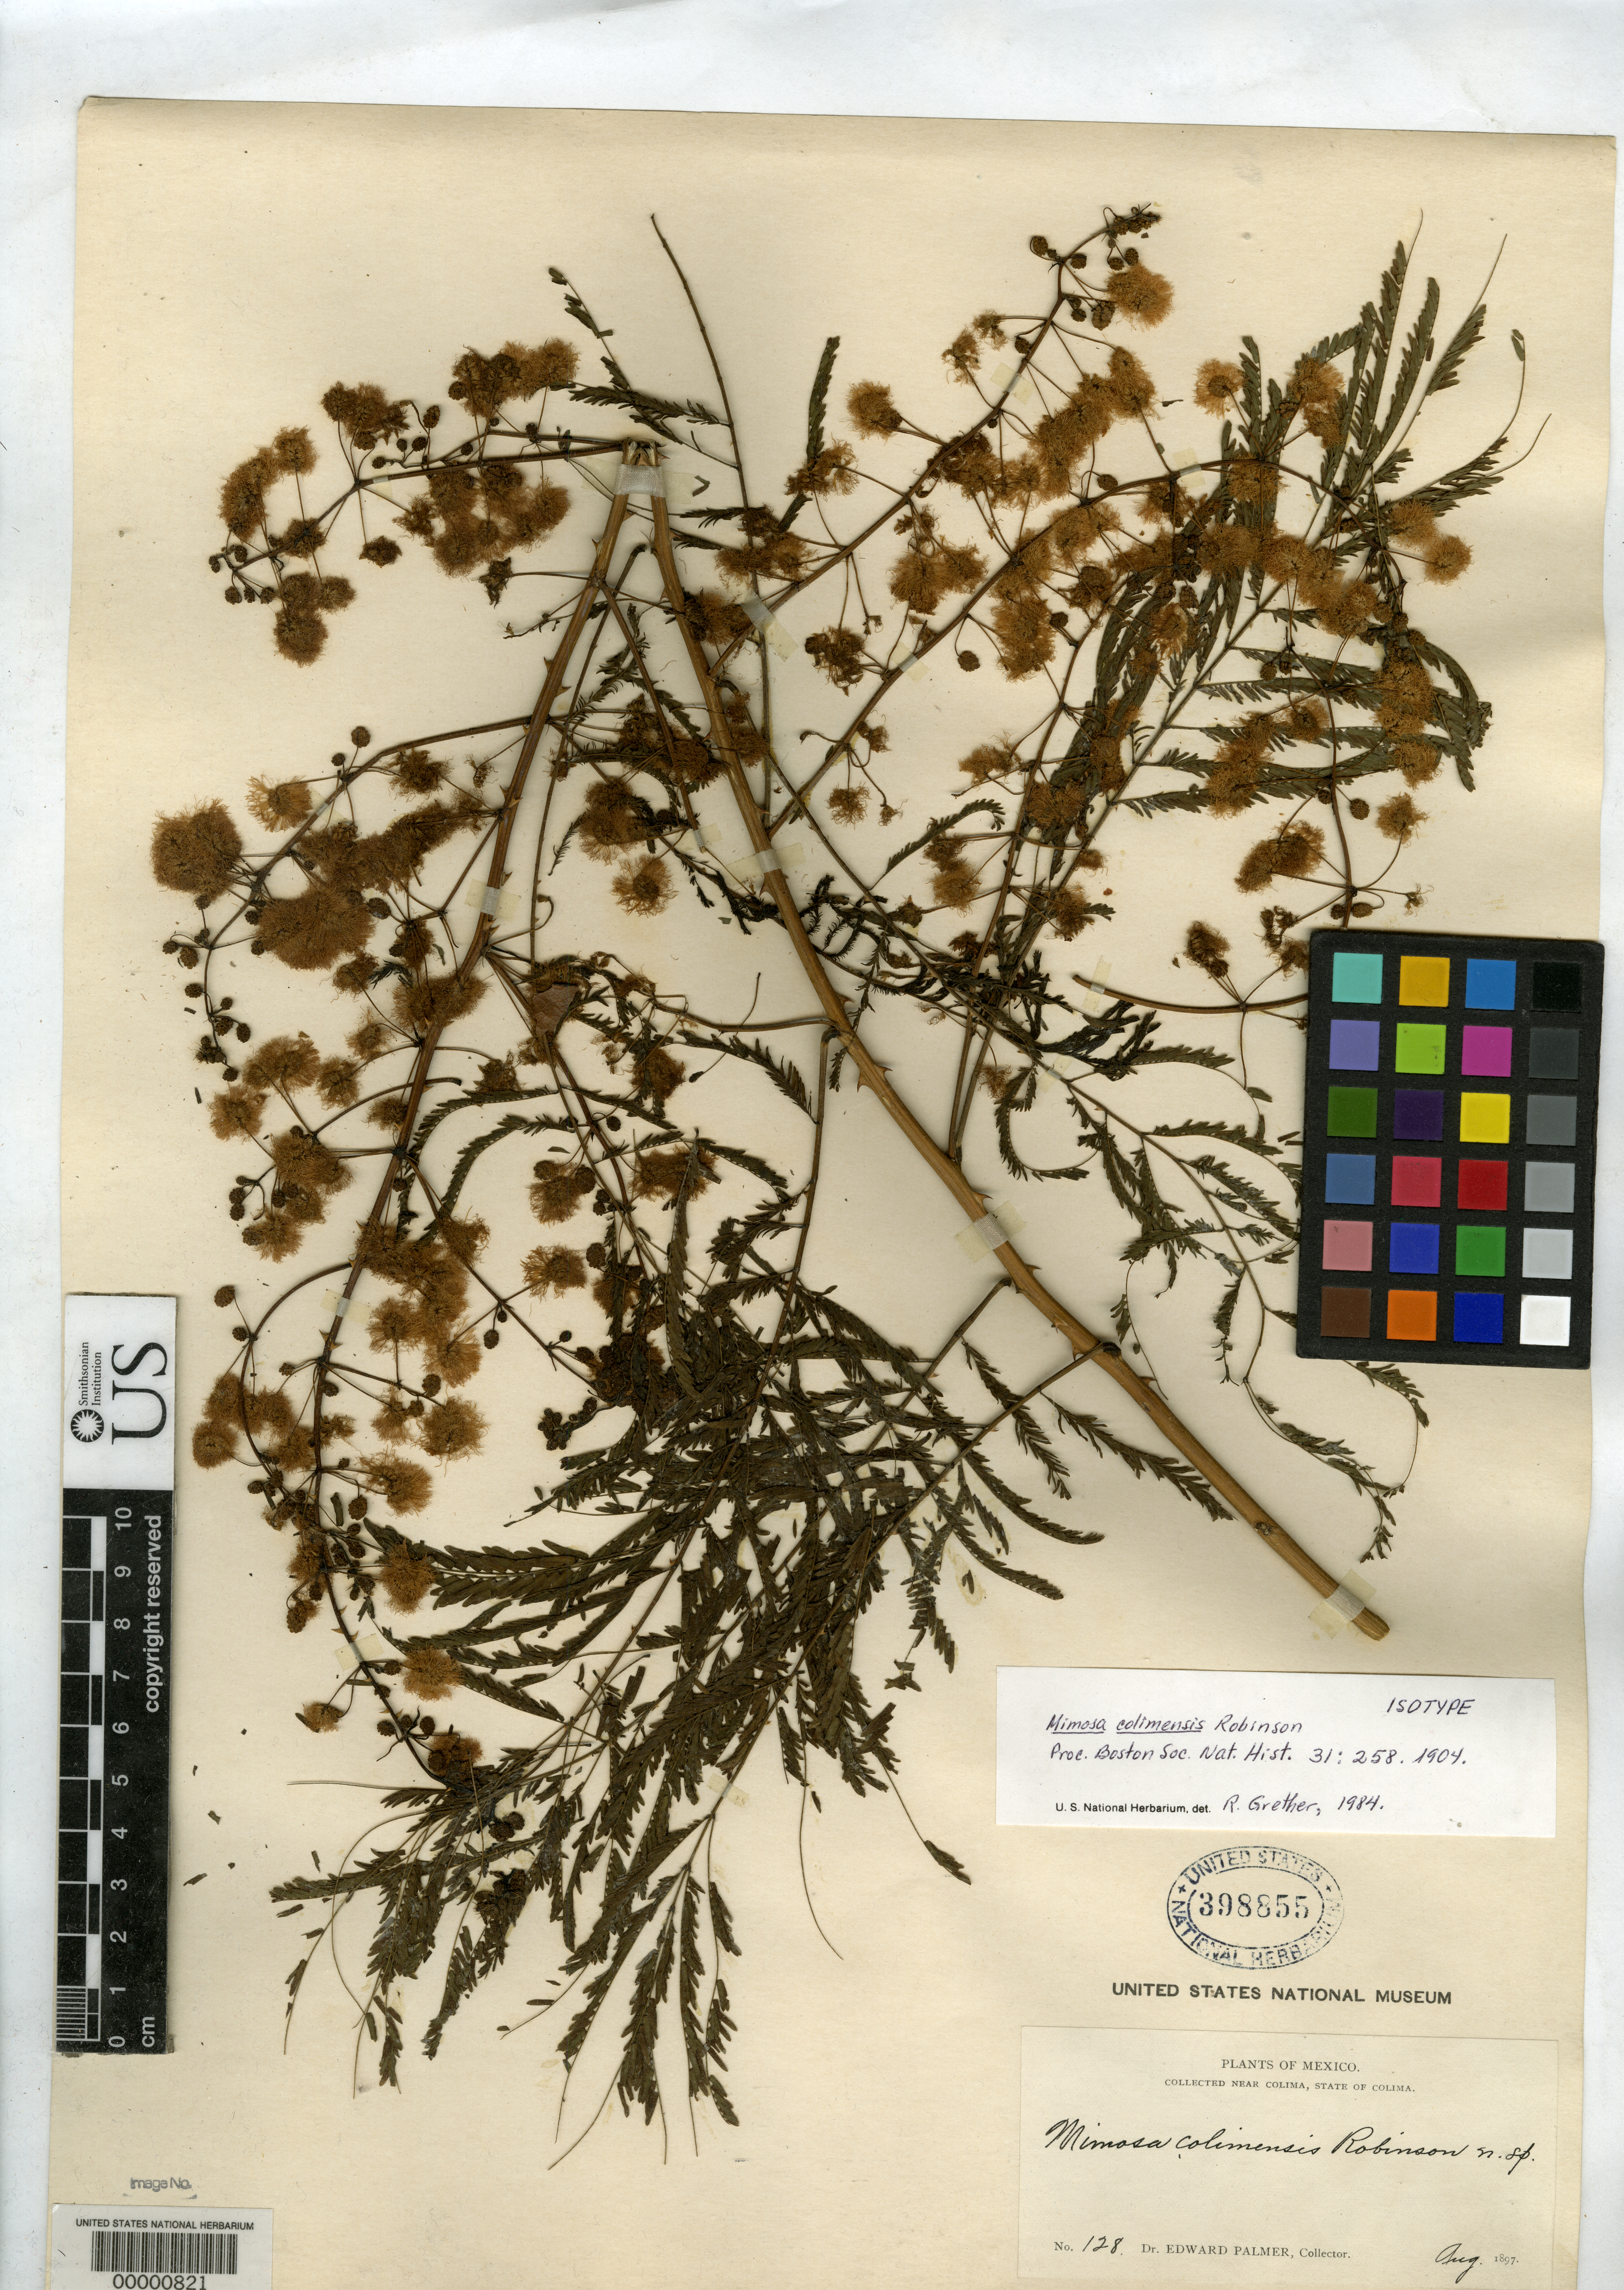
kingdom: Plantae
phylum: Tracheophyta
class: Magnoliopsida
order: Fabales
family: Fabaceae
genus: Mimosa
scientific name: Mimosa colimensis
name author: B.L. Rob.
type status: Isotype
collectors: E. Palmer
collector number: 128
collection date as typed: Aug 1897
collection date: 1897-08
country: Mexico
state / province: Colima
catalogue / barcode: US 398855